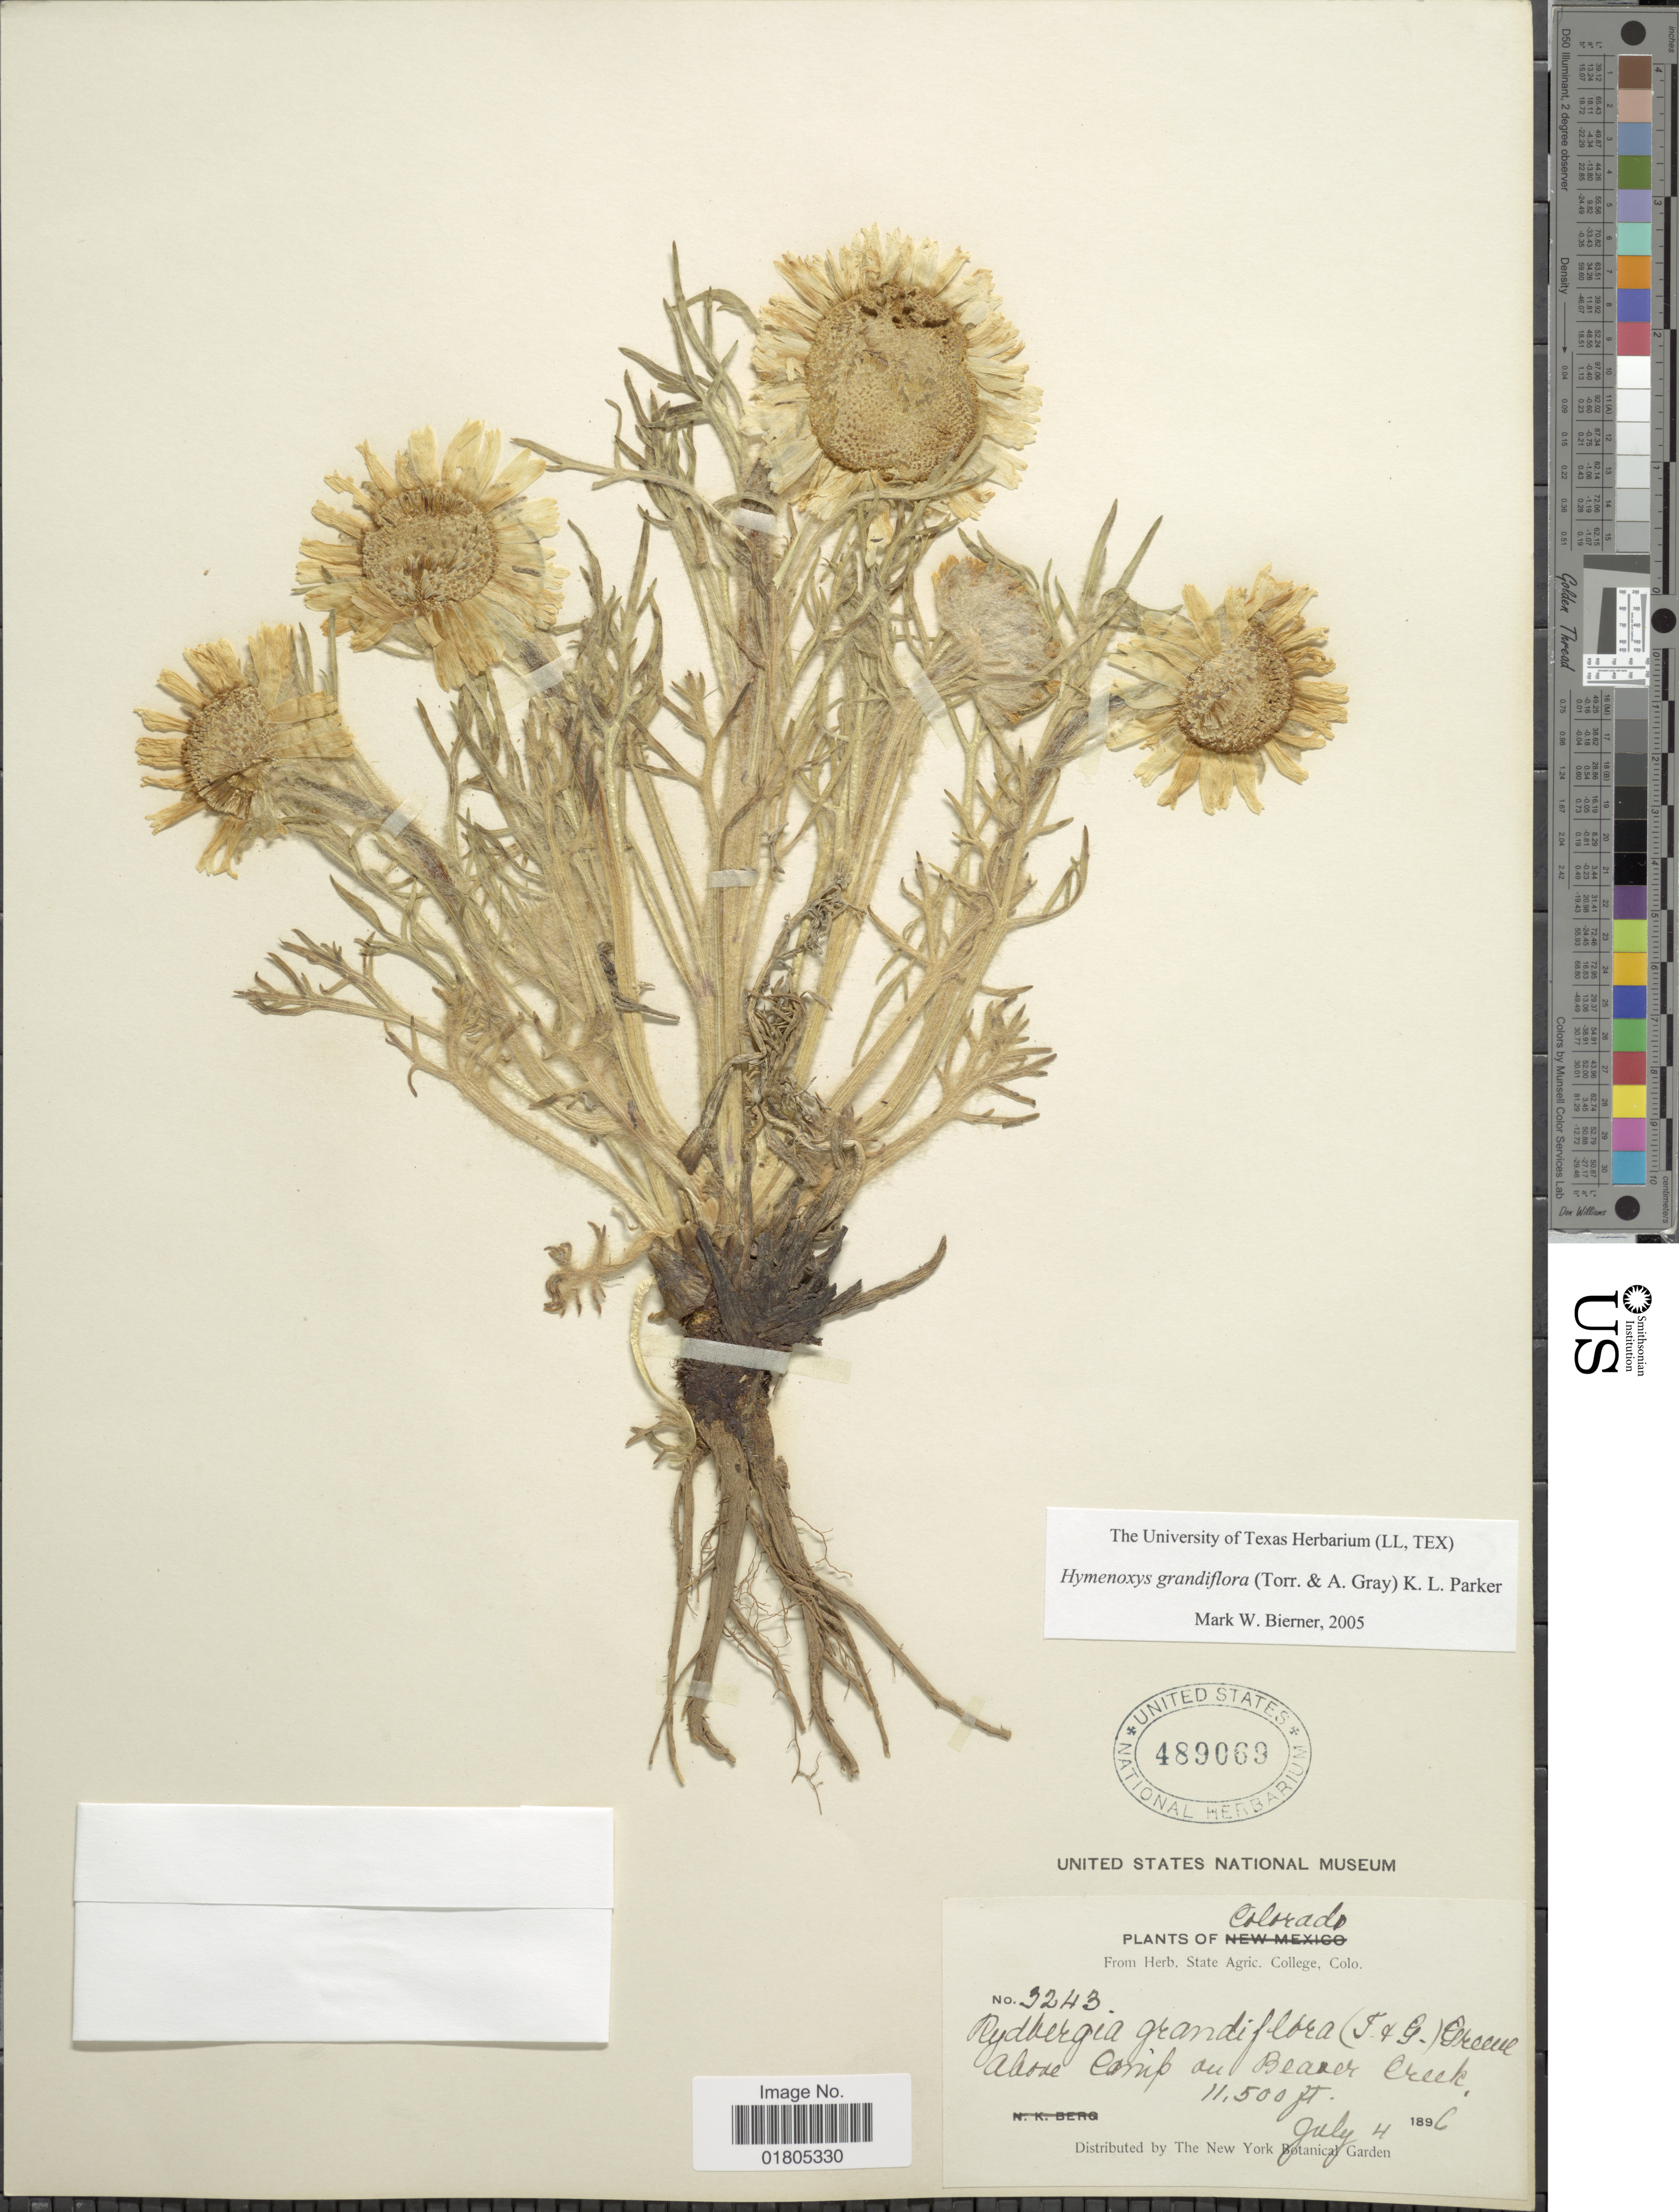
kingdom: Plantae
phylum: Tracheophyta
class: Magnoliopsida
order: Asterales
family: Asteraceae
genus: Actinea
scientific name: Actinea grandiflora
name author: (Torr. & A. Gray) Kuntze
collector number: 3243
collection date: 1896-07-04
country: United States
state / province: Colorado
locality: Above Camp an Beach Creek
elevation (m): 3505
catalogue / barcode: US 489069